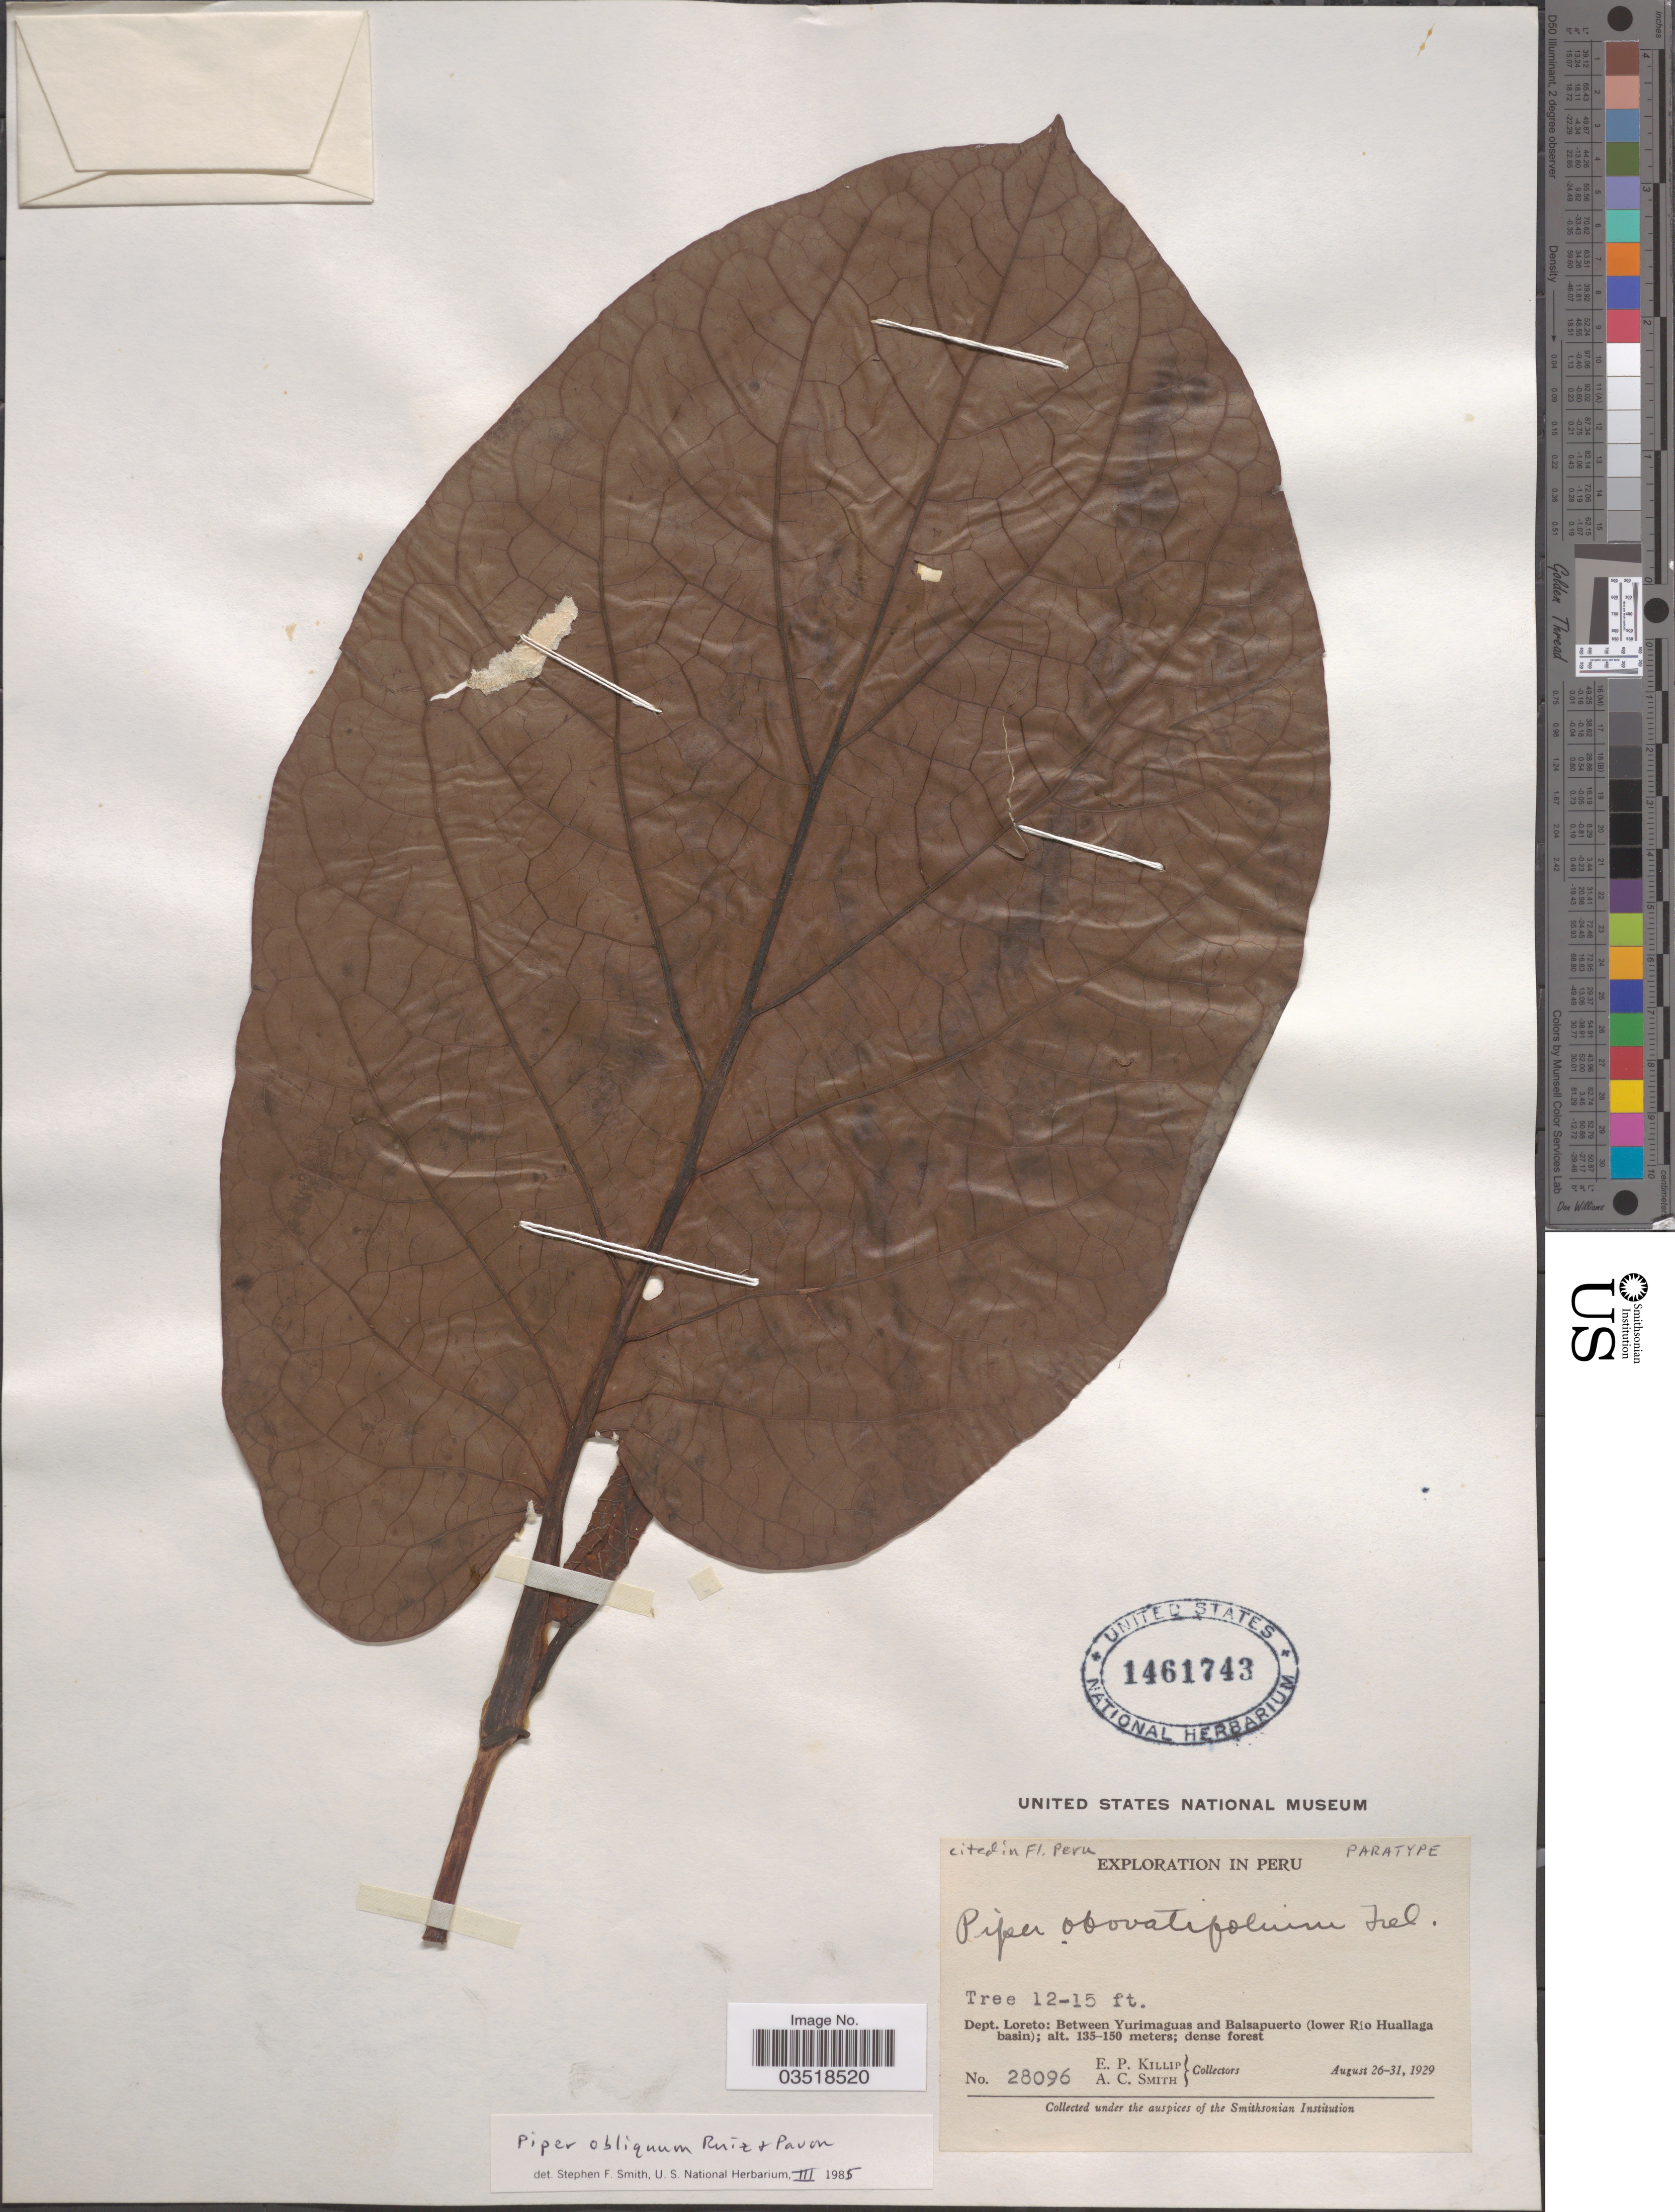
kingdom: Plantae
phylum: Tracheophyta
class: Magnoliopsida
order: Piperales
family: Piperaceae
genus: Piper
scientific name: Piper obovatifolium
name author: Trel.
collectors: E. P. Killip & A. C. Smith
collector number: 28096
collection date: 1929-08-26/1929-08-31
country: Peru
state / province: Loreto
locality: Dept. Loreto: Between Yurimaguas and Balsapuerto (lower Río Huallaga basin).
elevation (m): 135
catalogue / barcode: US 1461743